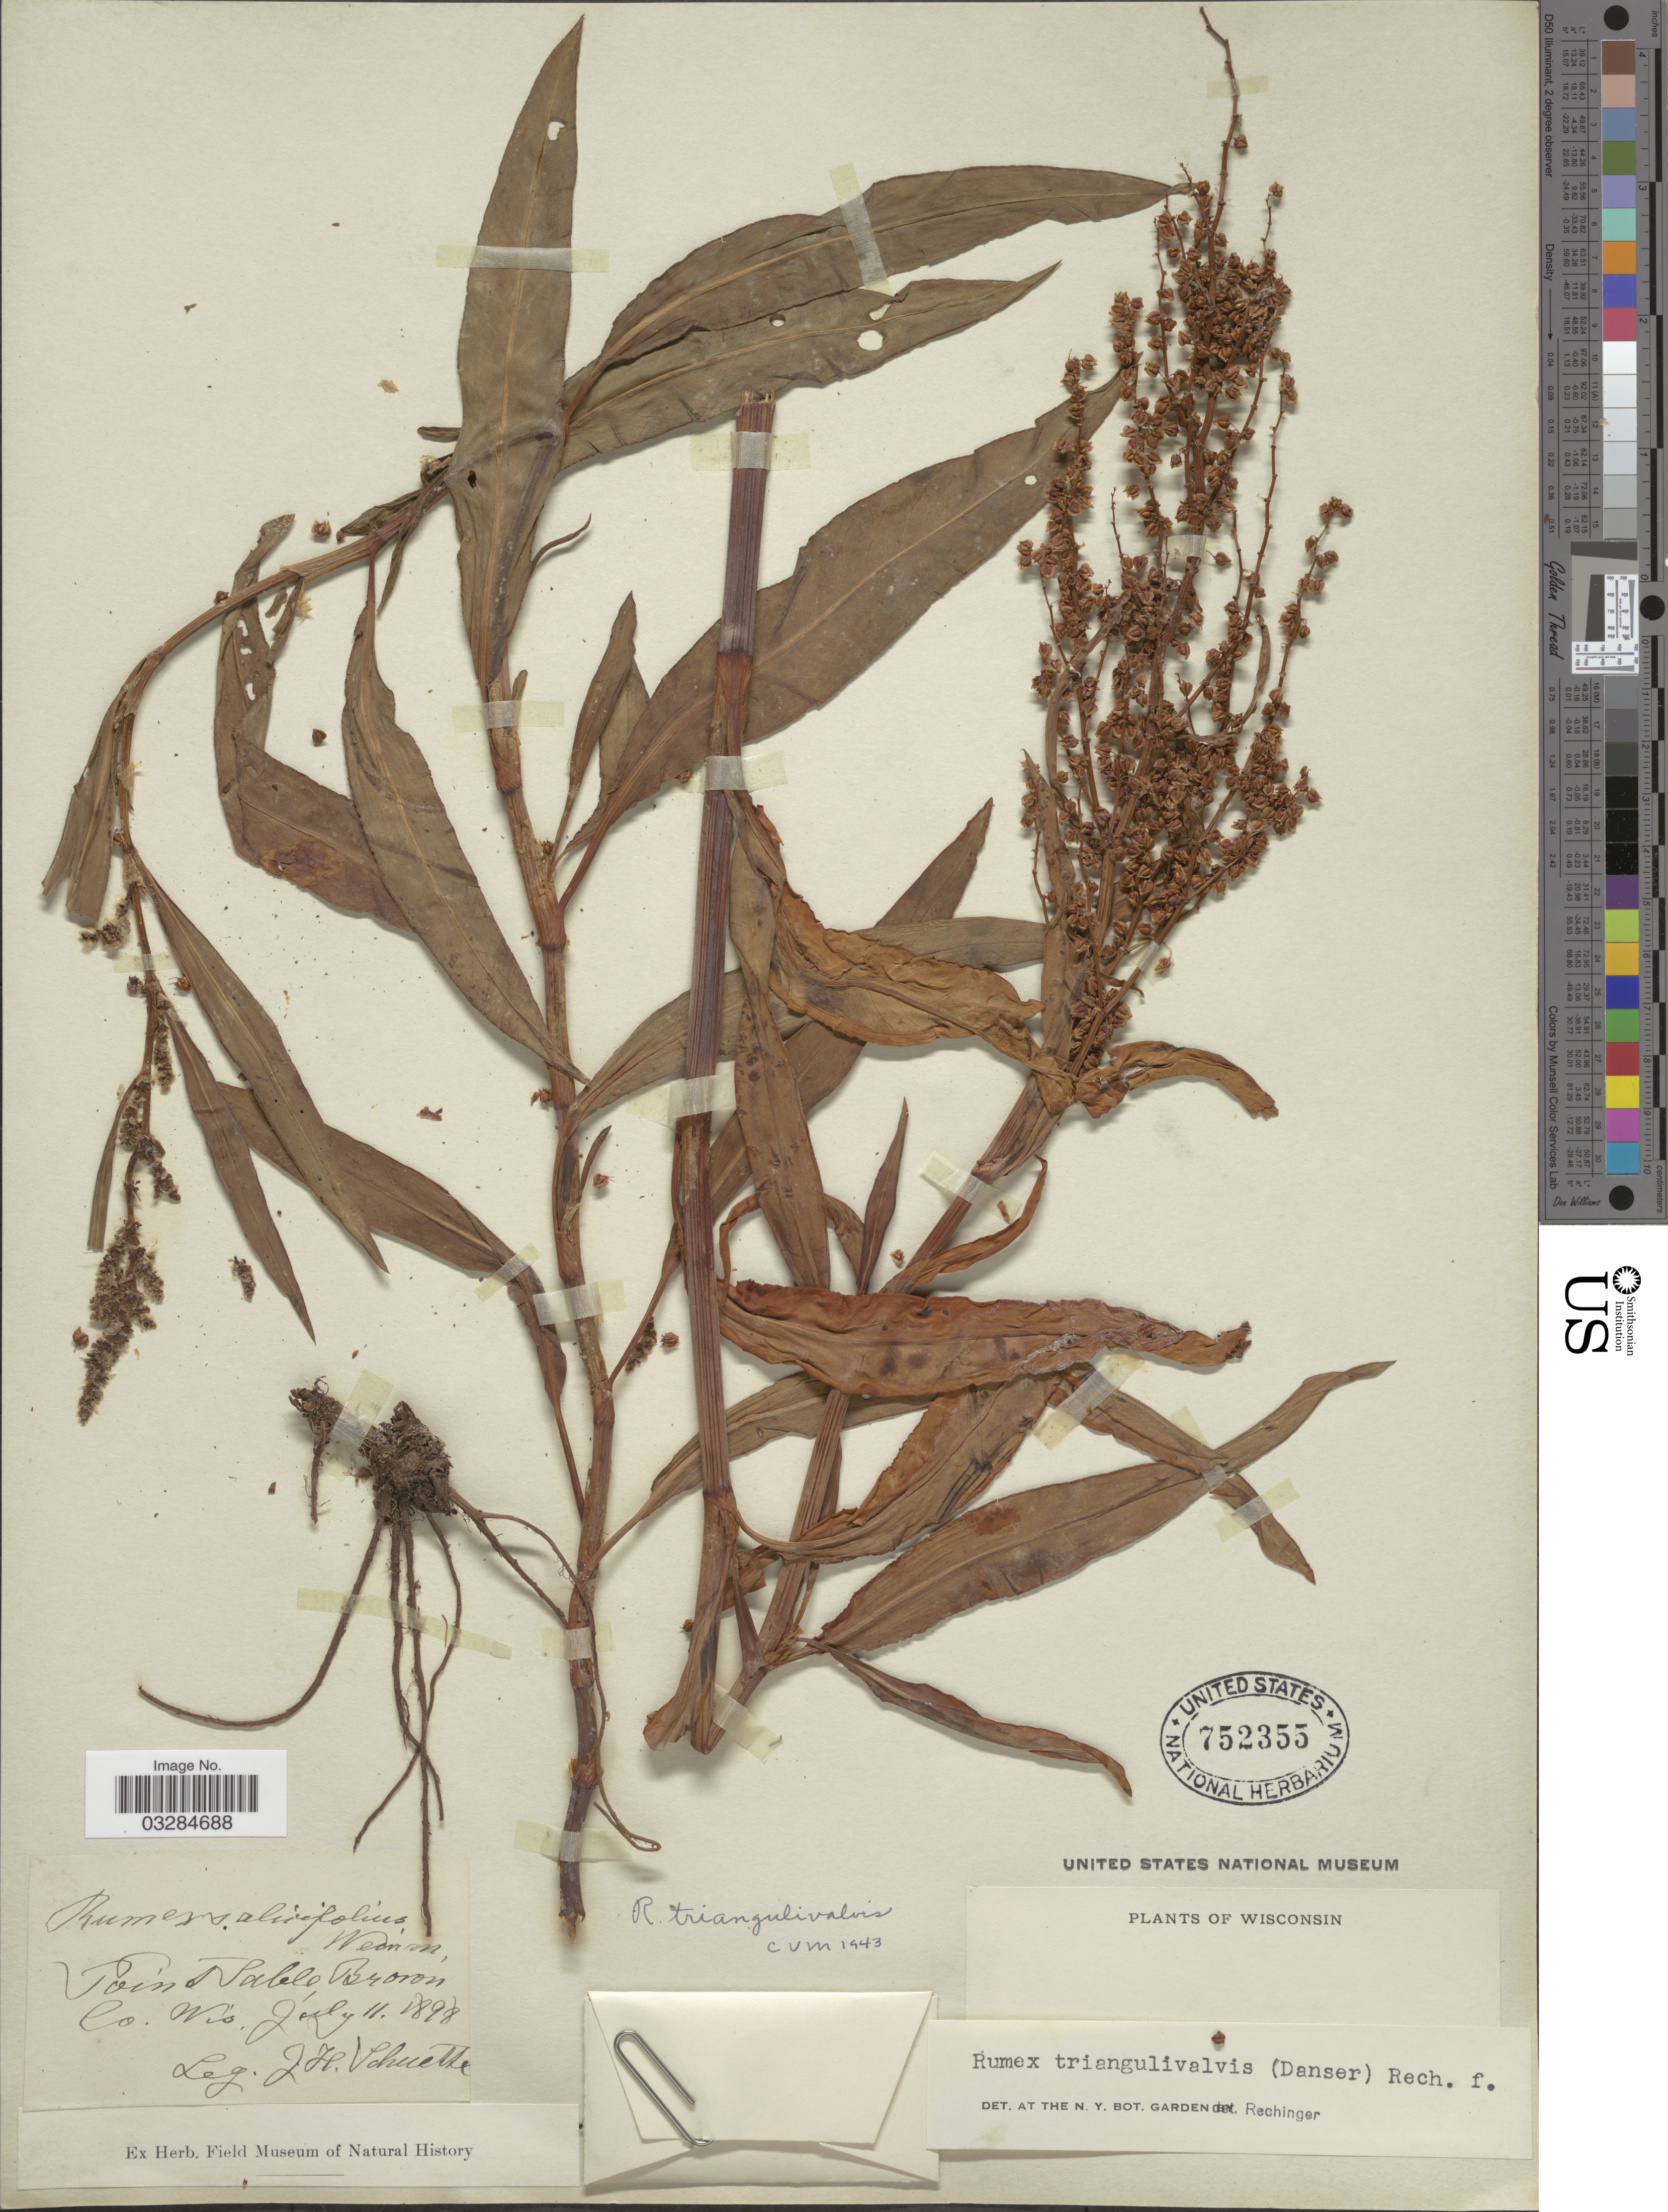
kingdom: Plantae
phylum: Tracheophyta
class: Magnoliopsida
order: Caryophyllales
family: Polygonaceae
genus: Rumex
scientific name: Rumex triangulivalvis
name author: (Danser) Rech. f.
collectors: J. H. Schuette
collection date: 1898-07-11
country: United States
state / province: Wisconsin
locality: Point Sabelo, Brown Co. Wis.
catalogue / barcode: US 752355